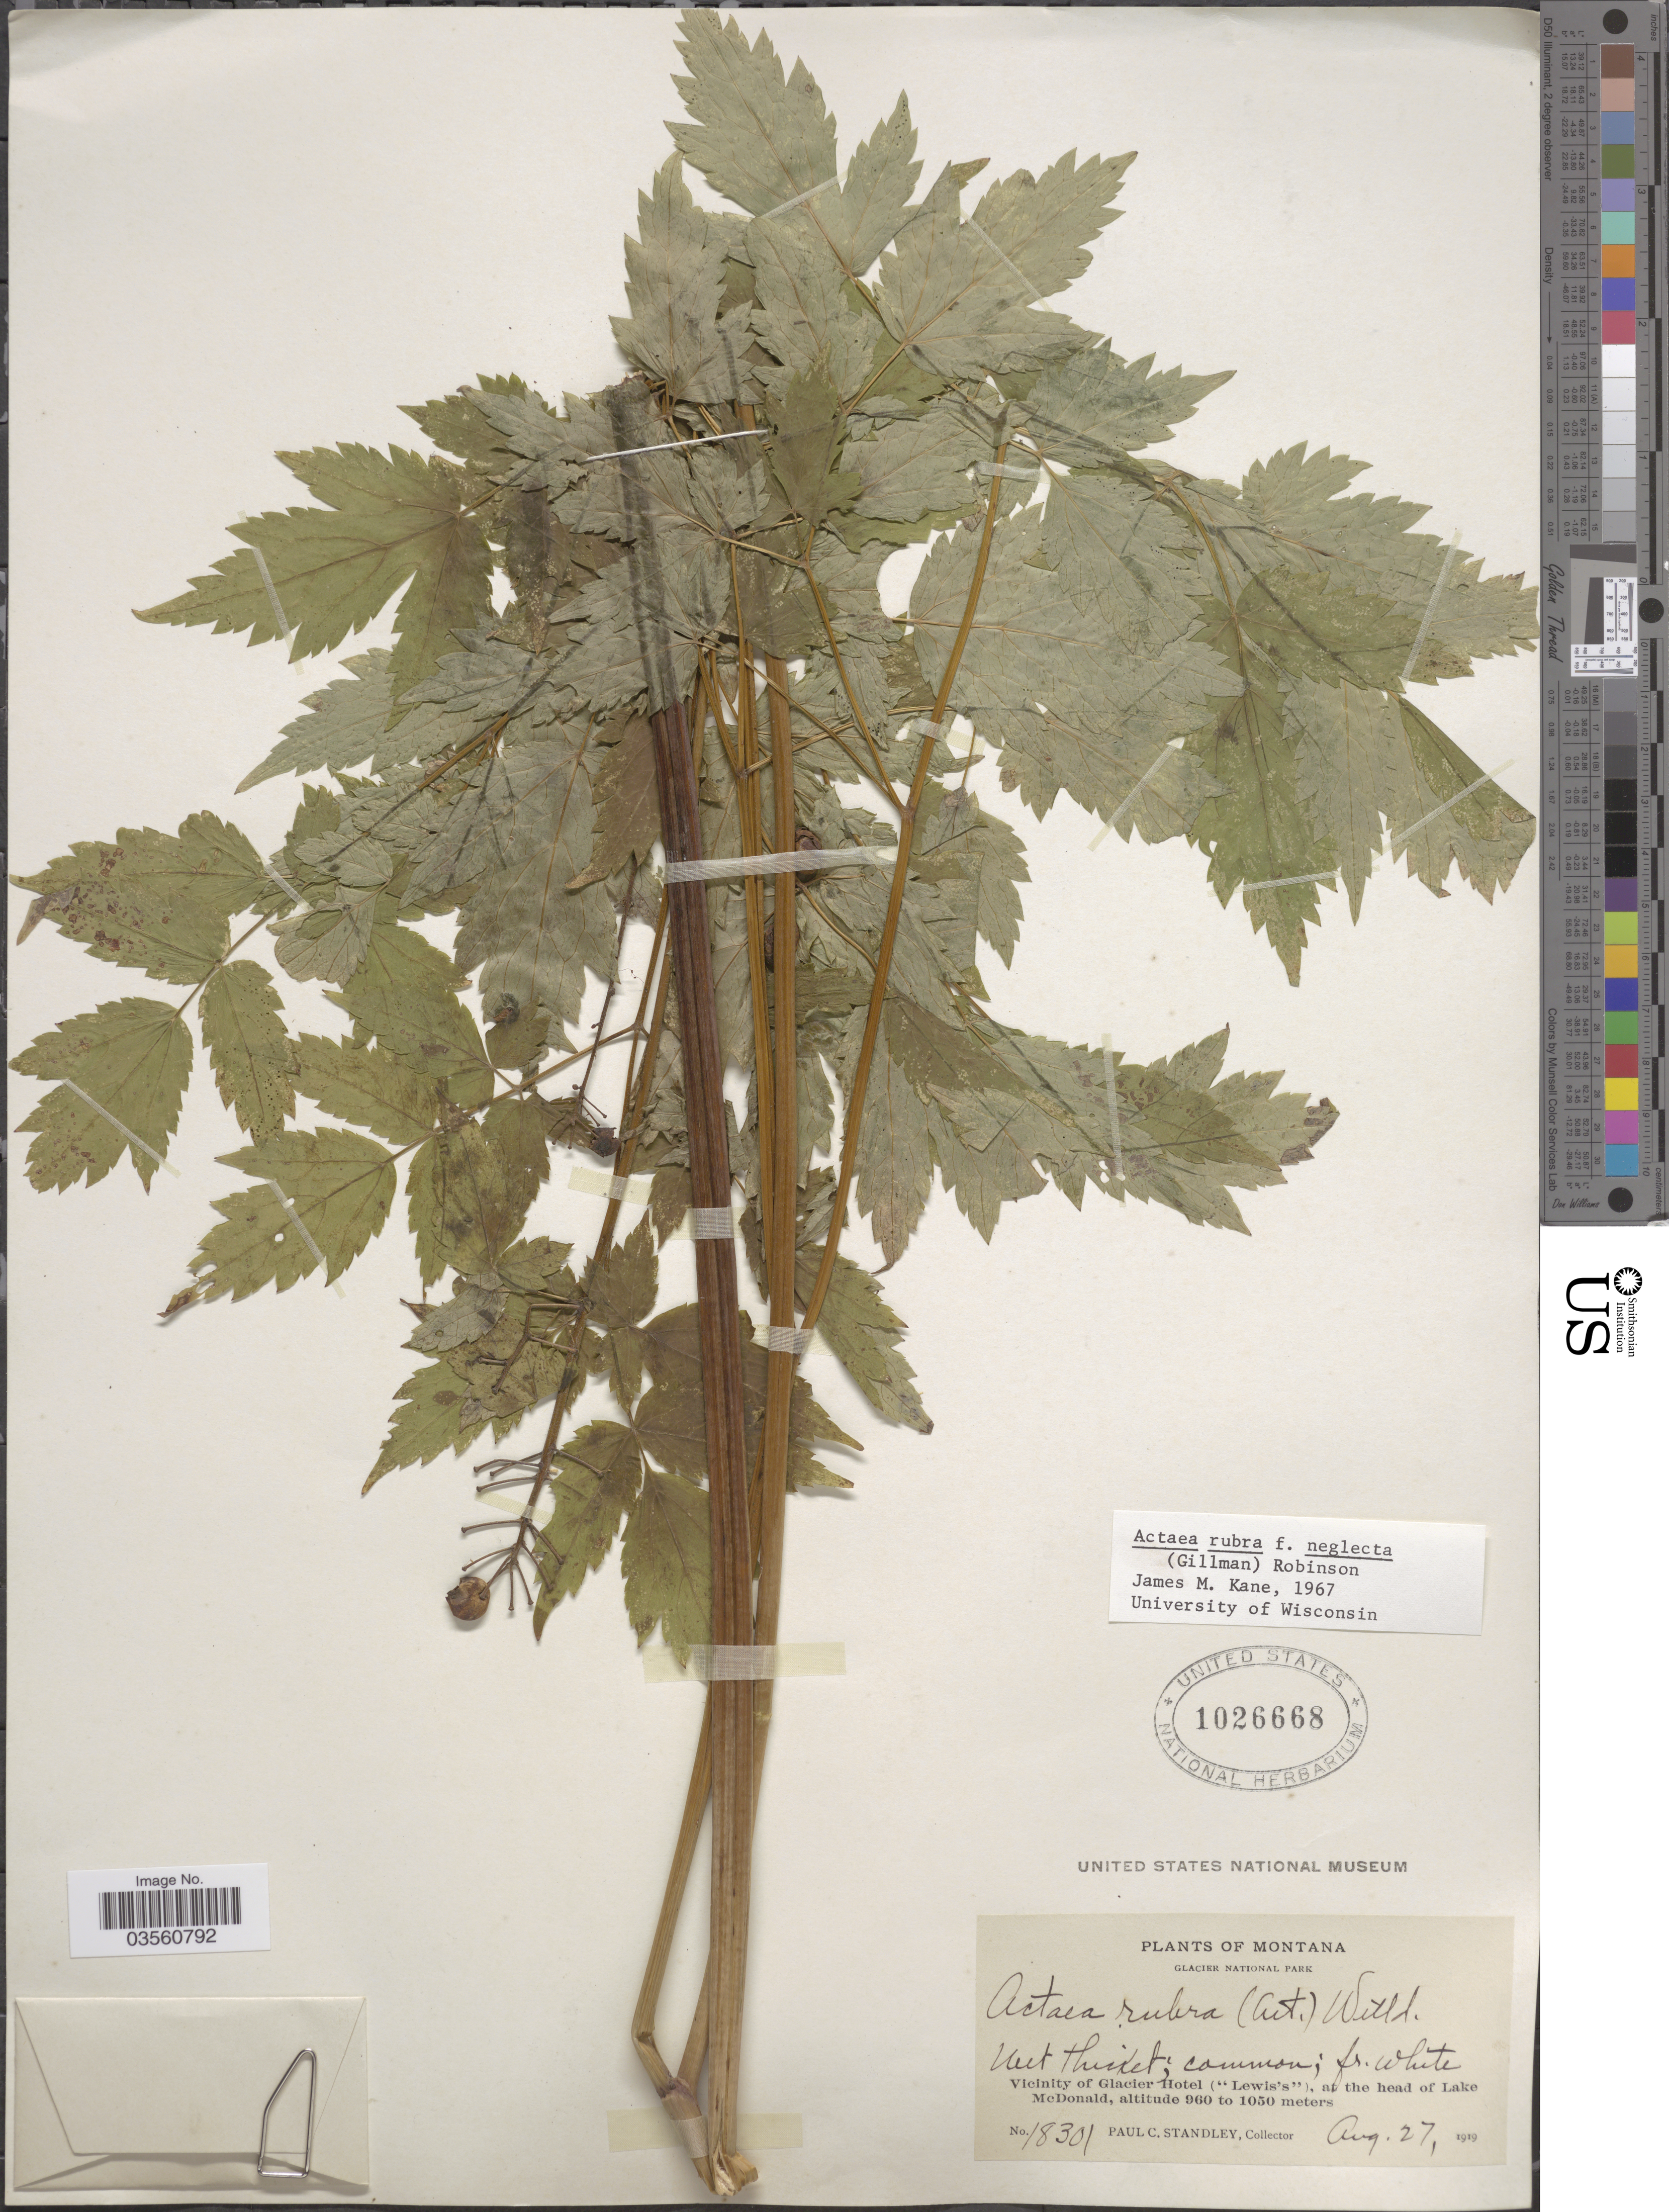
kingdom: Plantae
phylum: Tracheophyta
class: Magnoliopsida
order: Ranunculales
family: Ranunculaceae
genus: Actaea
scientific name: Actaea rubra f. neglecta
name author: (Gillman) B.L. Rob.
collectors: P. C. Standley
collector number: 18301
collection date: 1919-08-27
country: United States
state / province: Montana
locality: Glacier National Park. Vicinity of Glacier Hotel ("Lewis's"), at the head of Lake McDonald.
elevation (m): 960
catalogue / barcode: US 1026668